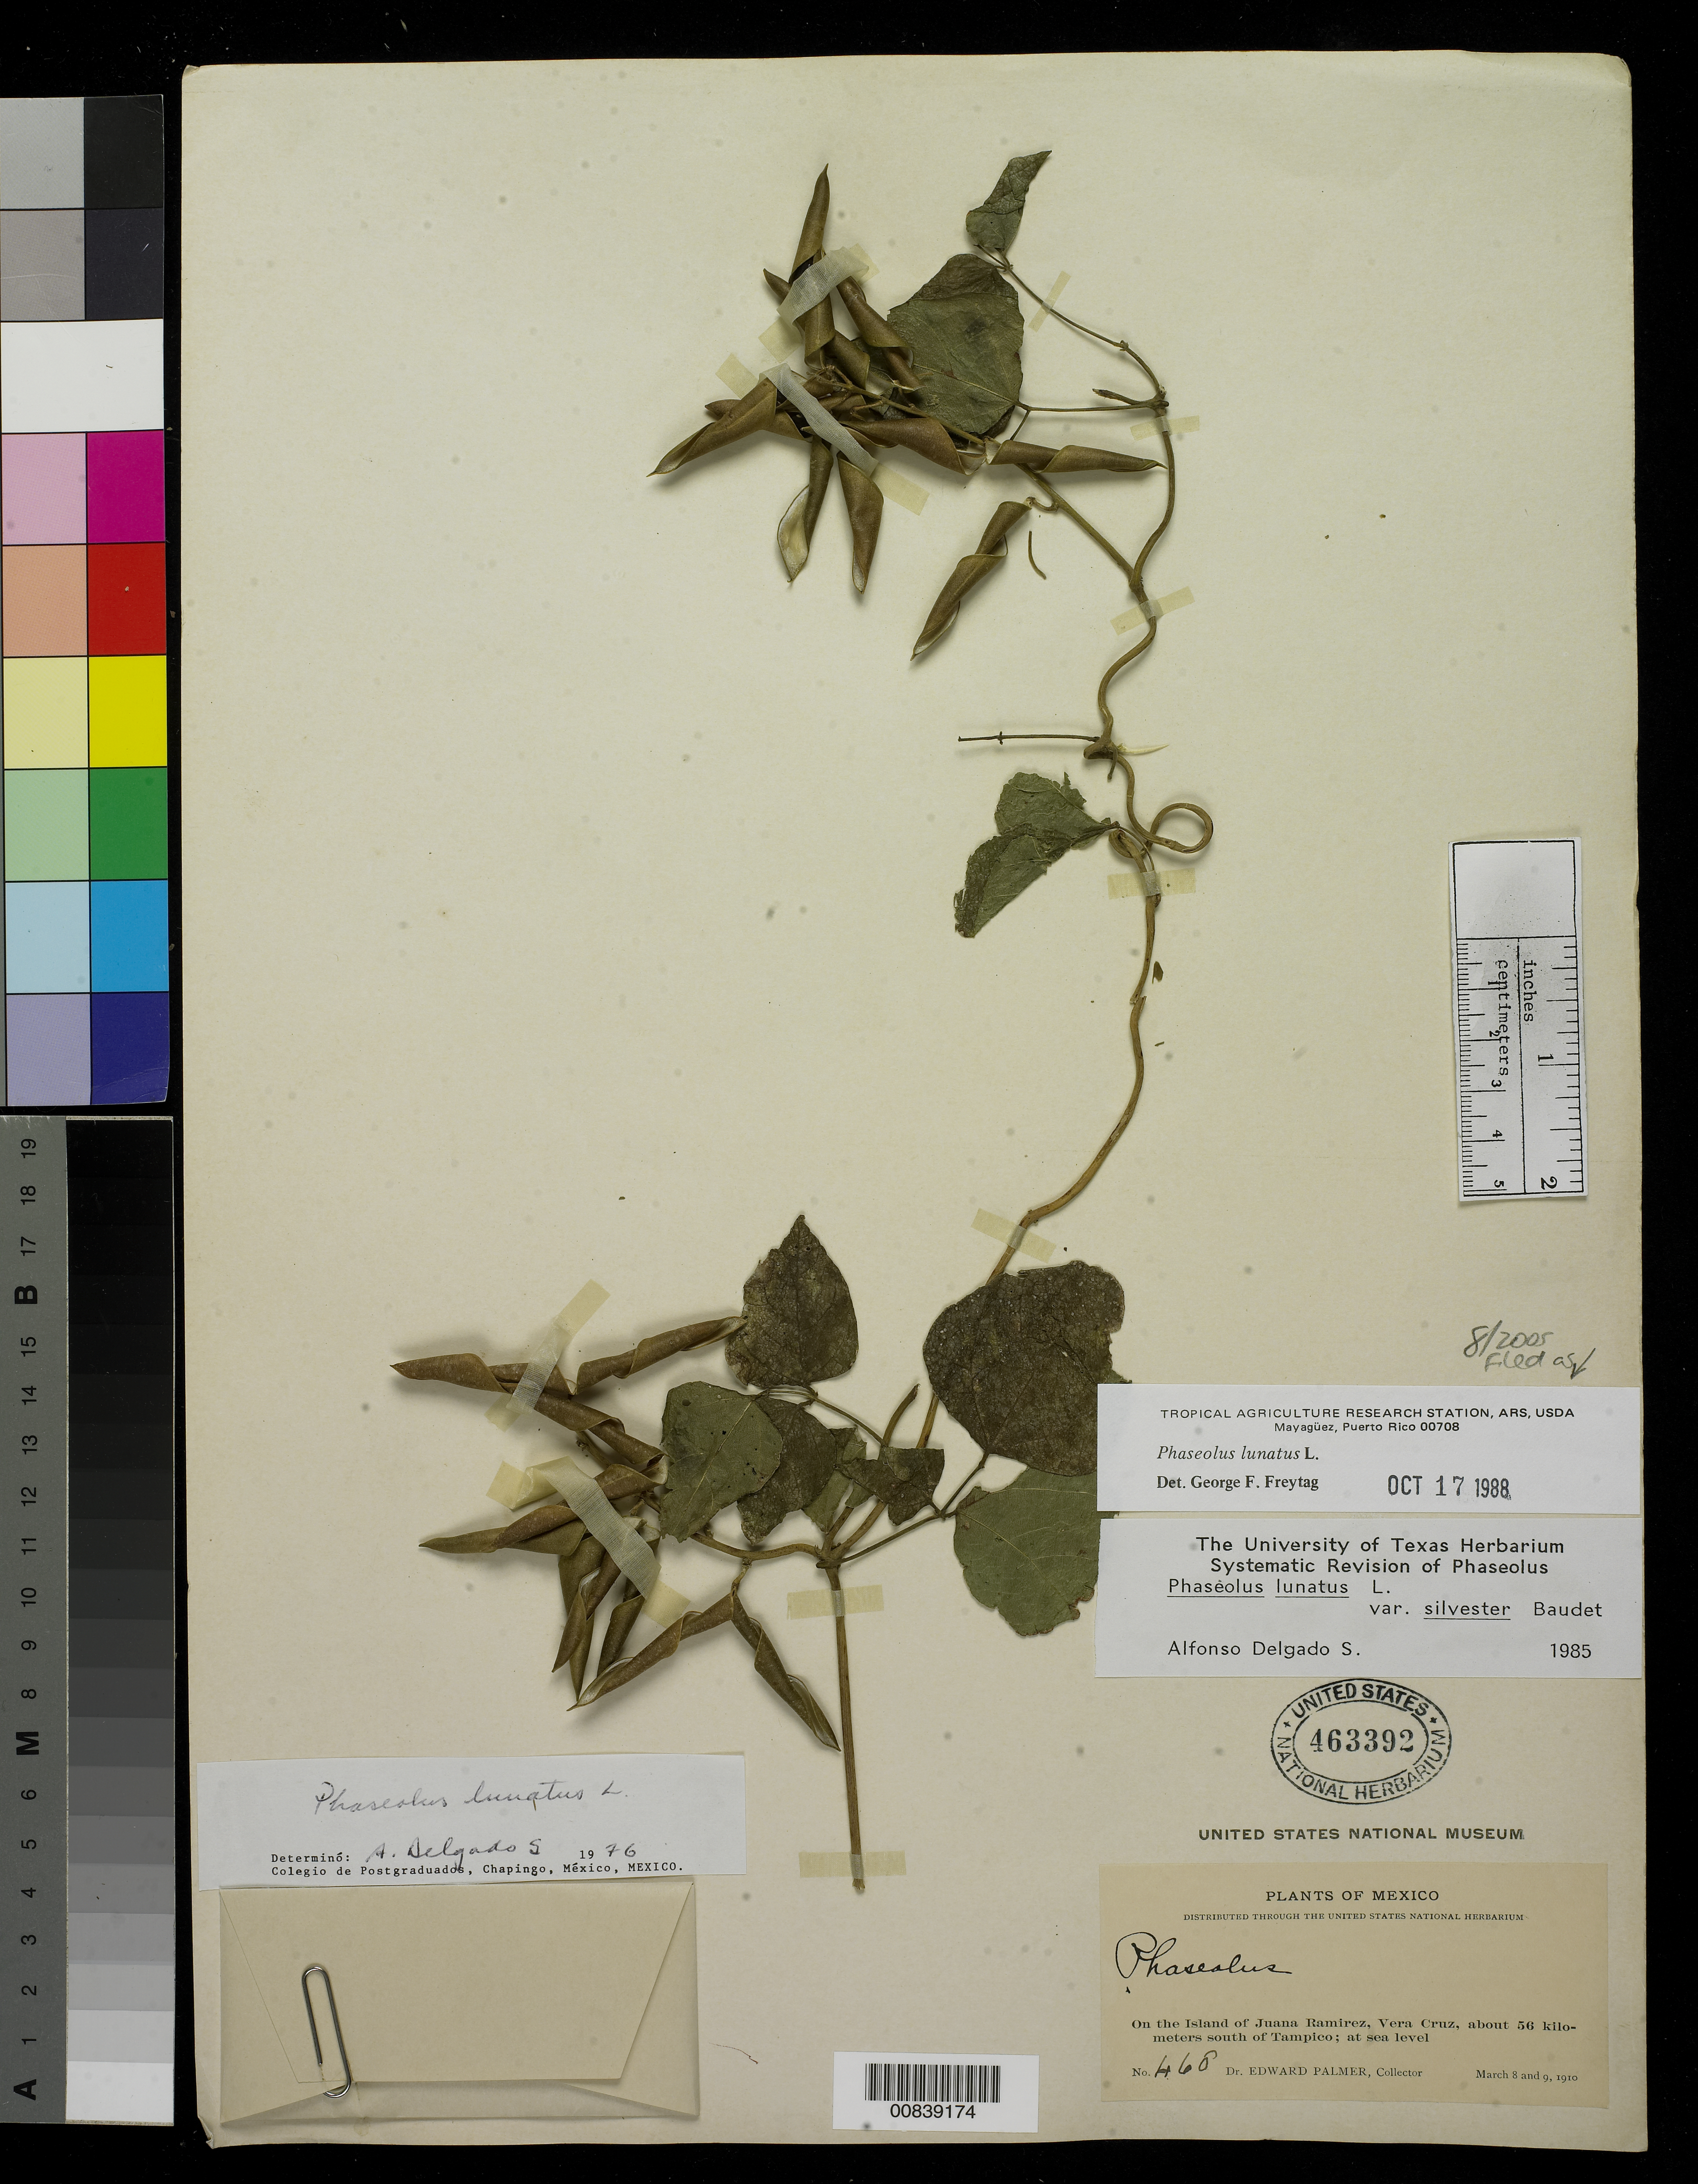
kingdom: Plantae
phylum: Tracheophyta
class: Magnoliopsida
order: Fabales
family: Fabaceae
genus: Phaseolus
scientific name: Phaseolus lunatus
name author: L.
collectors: E. Palmer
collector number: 468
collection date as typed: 08 Mar 1910 to 09 Mar 1910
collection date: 1910-03-08/1910-03-09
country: Mexico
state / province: Veracruz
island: Juana Ramírez I.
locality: On the Island of Juana Ramírez, Veracruz, about 56 kilometers south of Tampico.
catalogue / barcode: US 463392